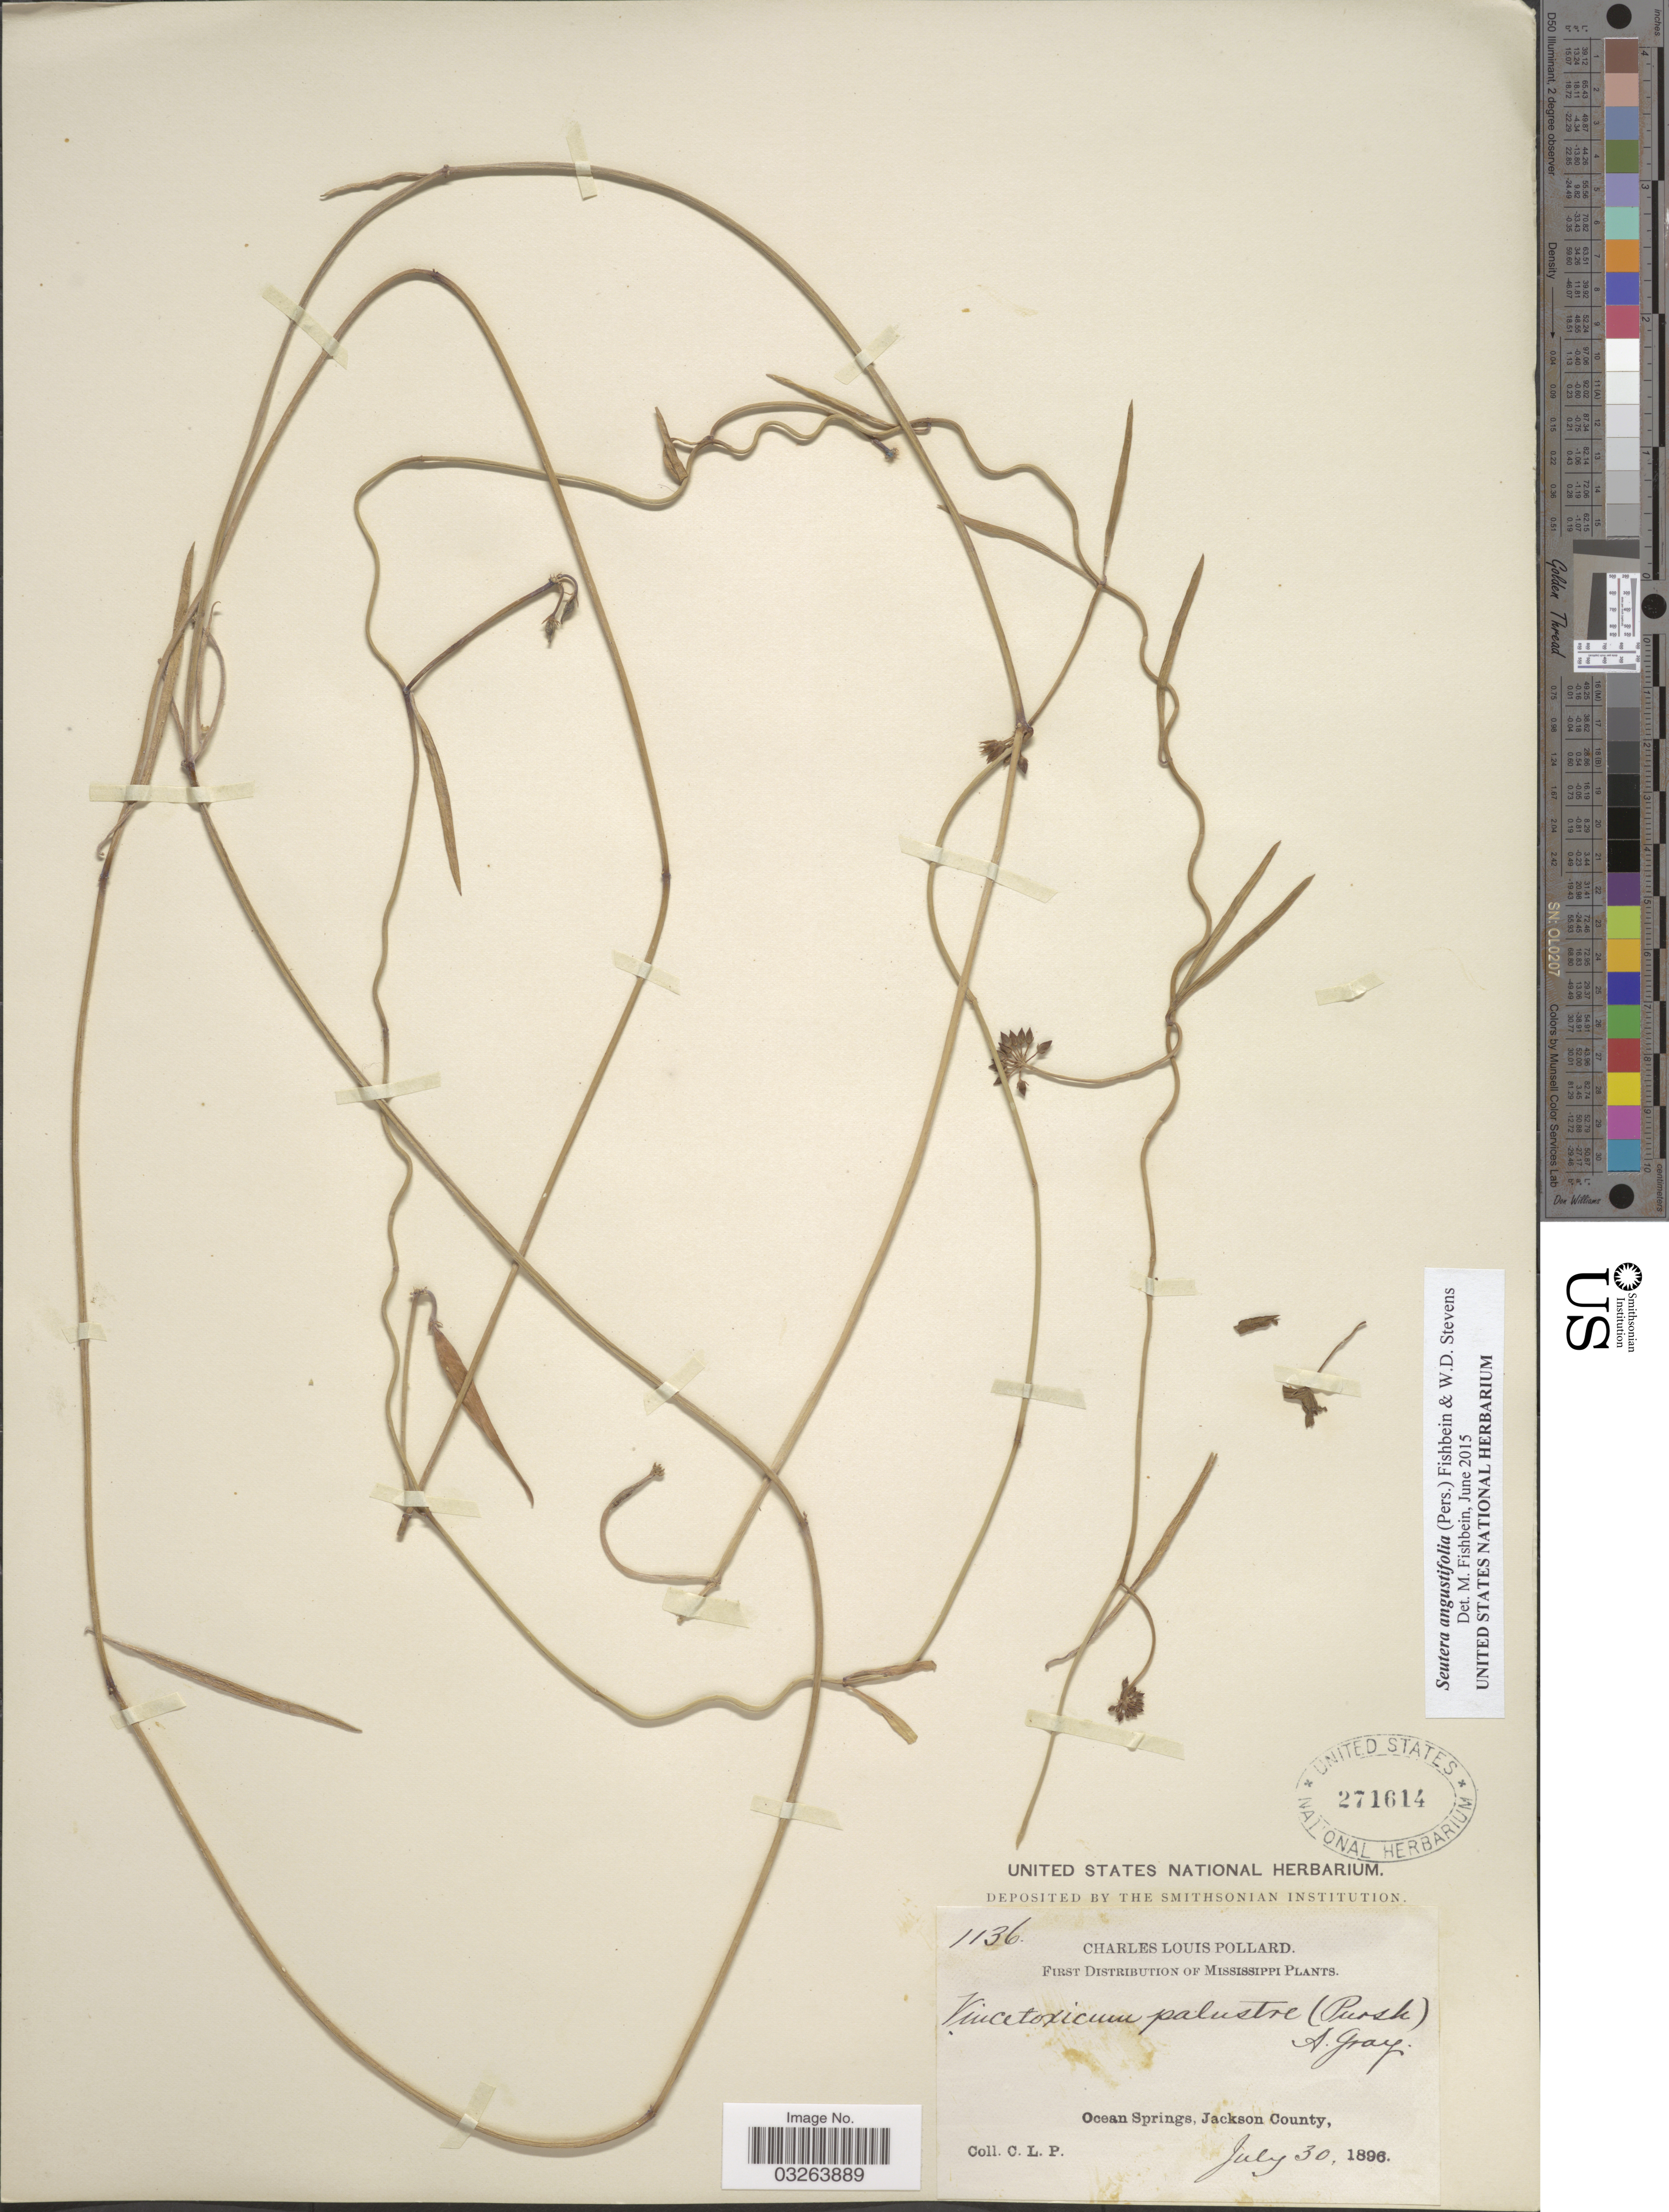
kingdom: Plantae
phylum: Tracheophyta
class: Magnoliopsida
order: Gentianales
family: Apocynaceae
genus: Seutera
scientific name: Seutera angustifolia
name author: Fishbein & W.D. Stevens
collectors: C. L. Pollard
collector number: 1136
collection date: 1896-07-30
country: United States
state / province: Mississippi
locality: Ocean Springs, Jackson County.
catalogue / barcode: US 271614